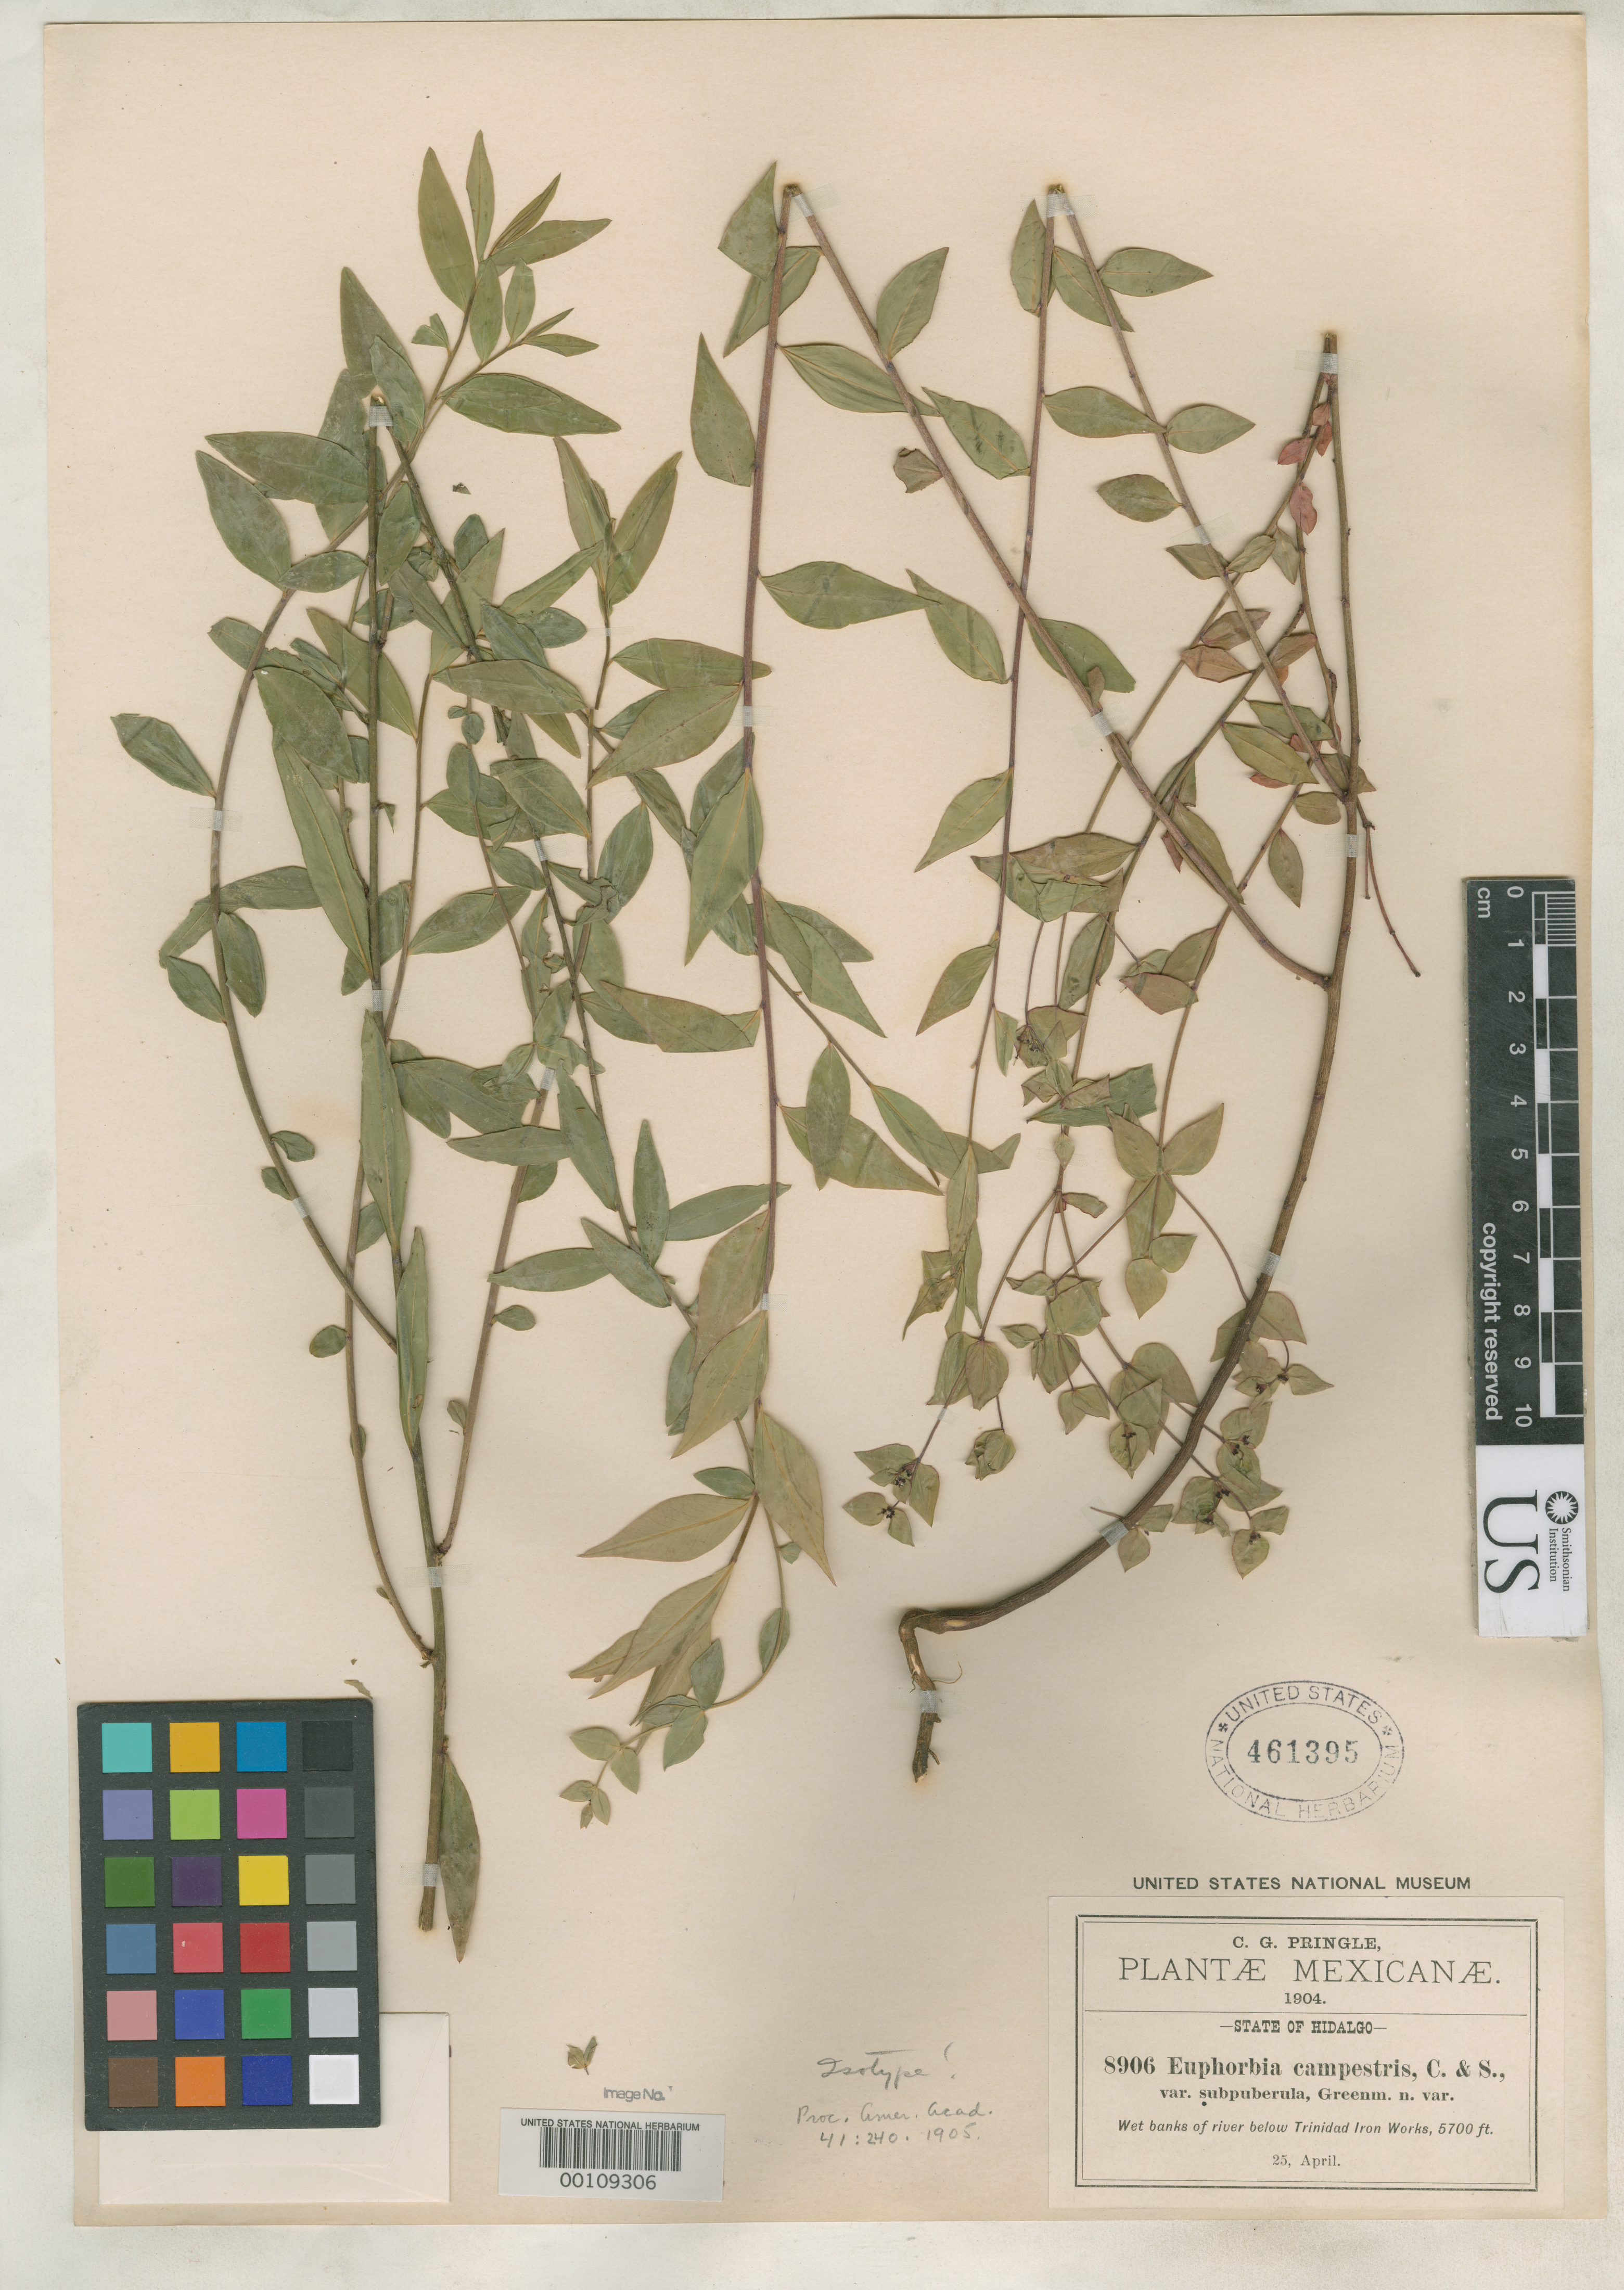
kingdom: Plantae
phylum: Tracheophyta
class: Magnoliopsida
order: Malpighiales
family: Euphorbiaceae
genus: Euphorbia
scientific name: Euphorbia campestris var. subpuberula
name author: Greenm.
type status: Isotype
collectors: C. G. Pringle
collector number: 8906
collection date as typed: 25 Apr 1904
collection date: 1904-04-25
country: Mexico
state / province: Hidalgo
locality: Below Trinidad Iron Works.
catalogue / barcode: US 461395